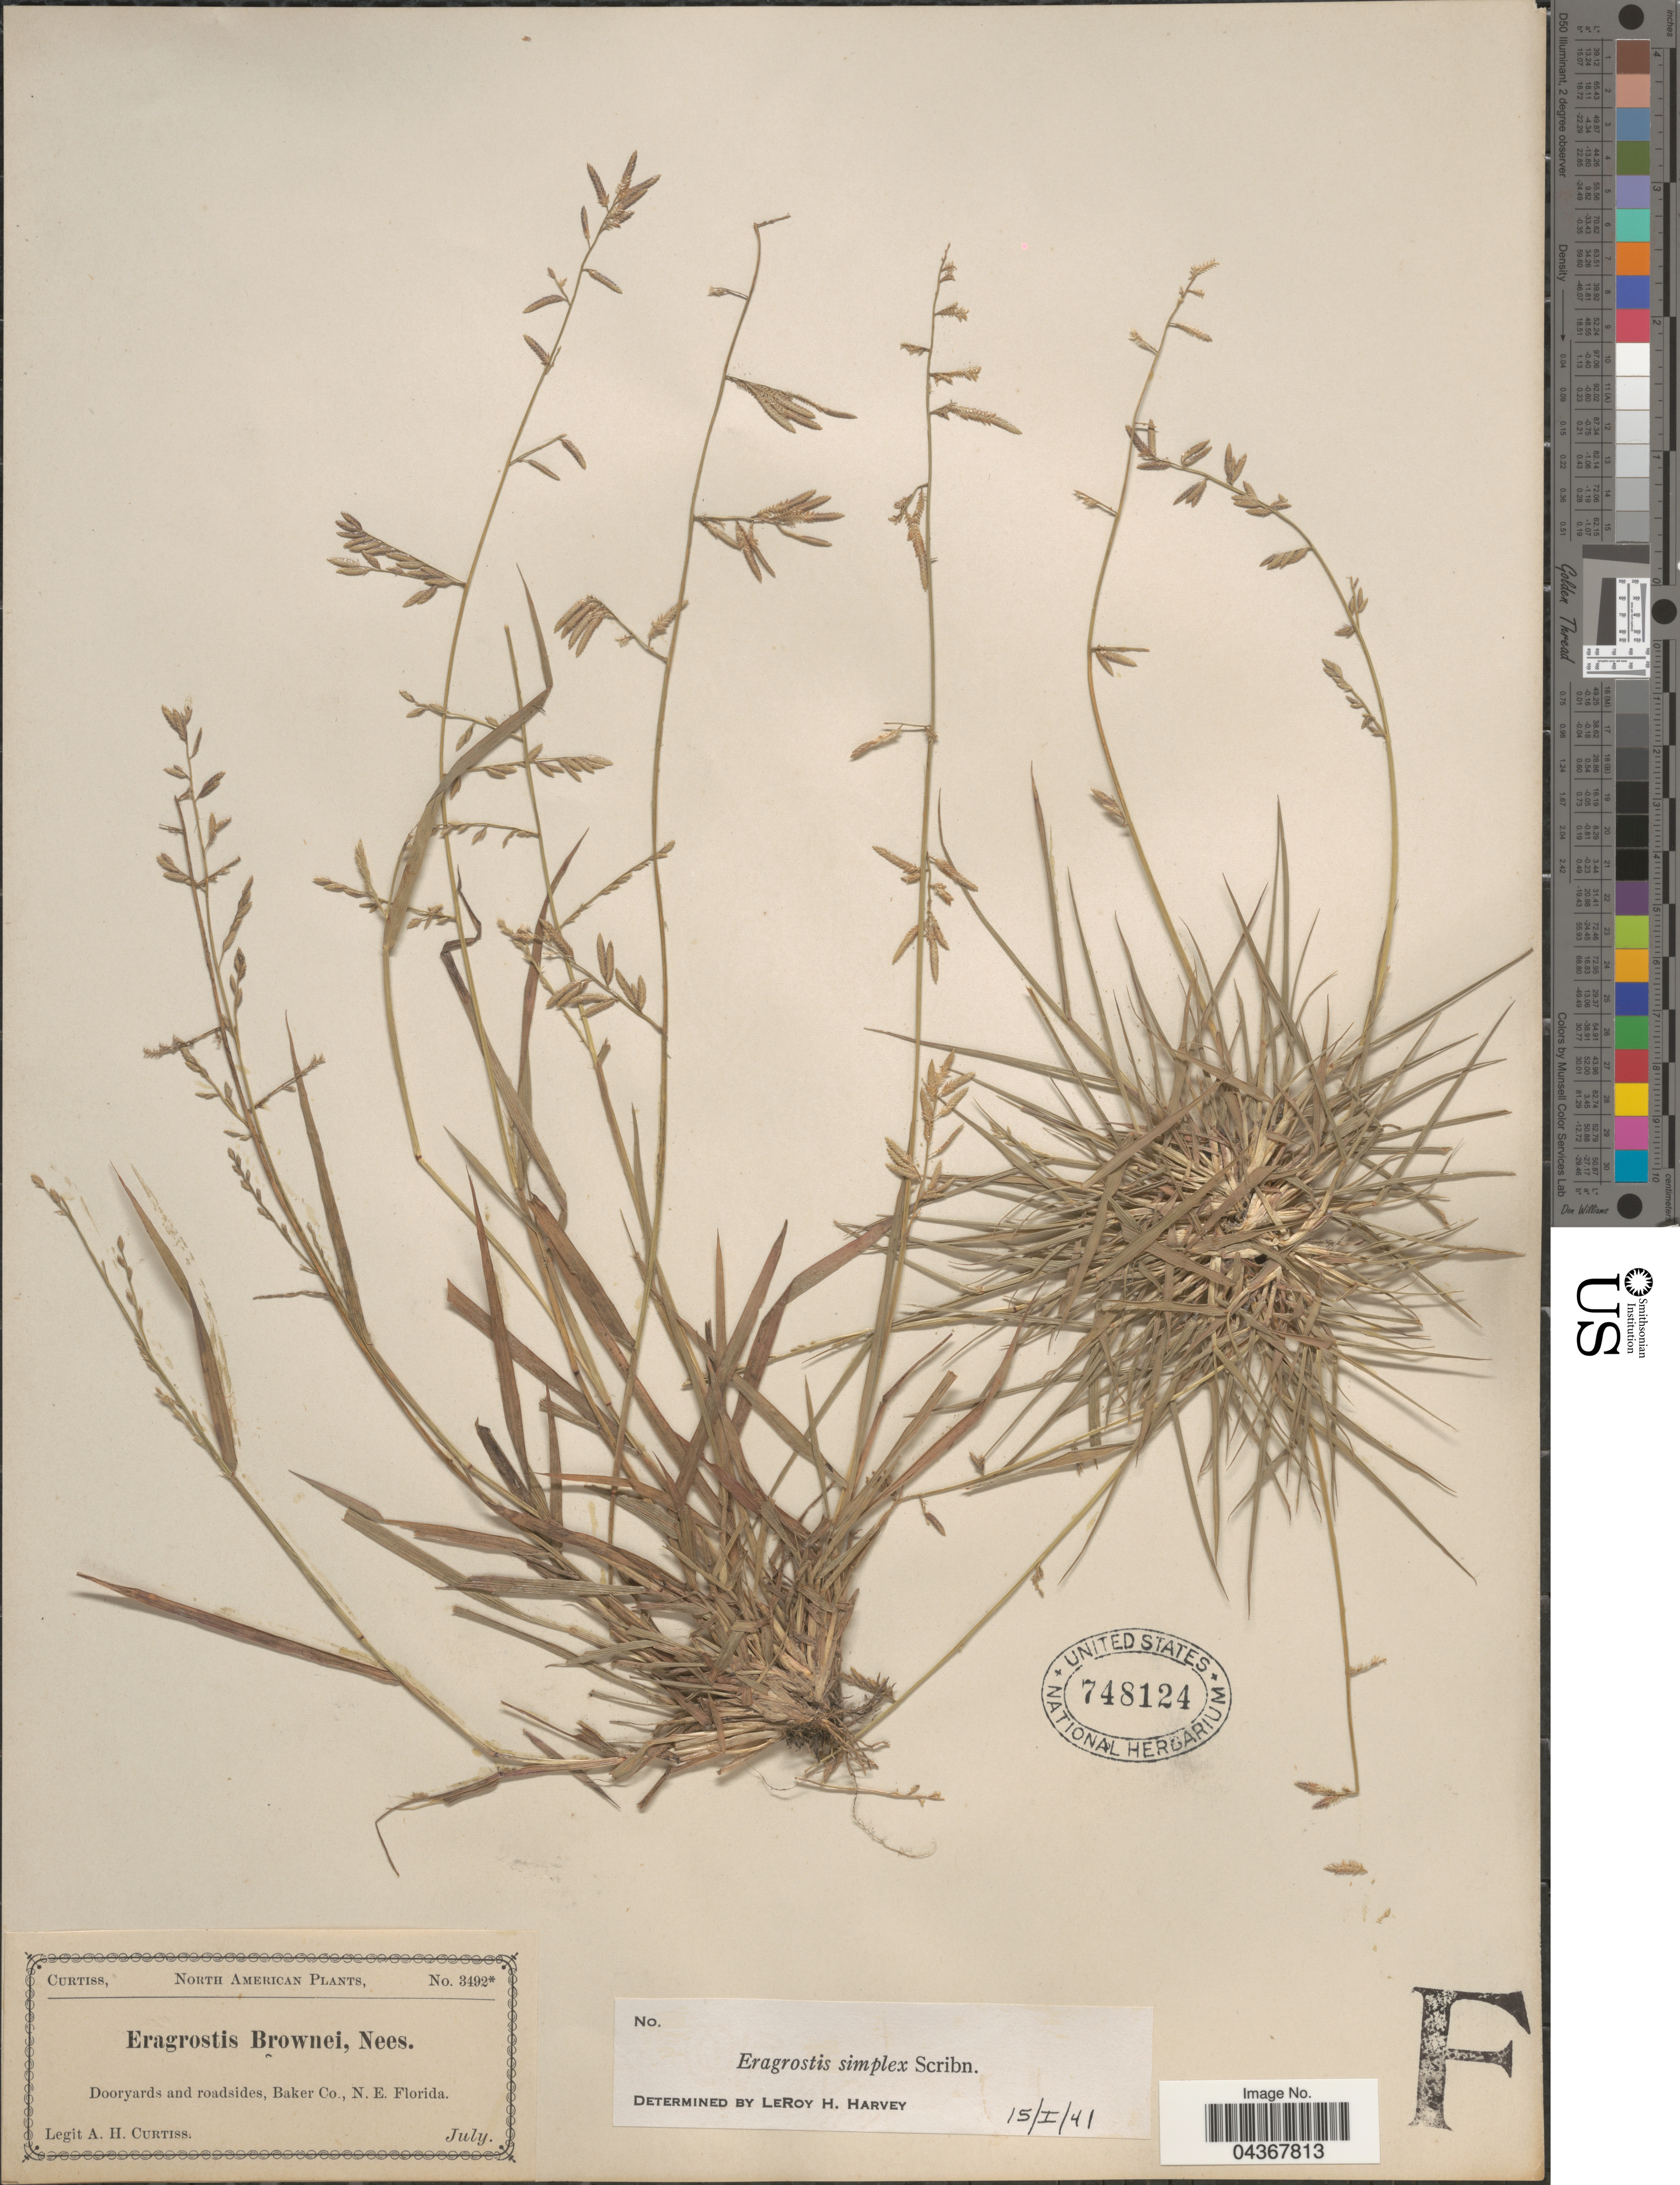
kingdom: Plantae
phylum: Tracheophyta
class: Liliopsida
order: Poales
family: Poaceae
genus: Eragrostis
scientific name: Eragrostis cumingii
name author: Steud.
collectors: A. H. Curtiss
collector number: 3492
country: United States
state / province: Florida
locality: Dooryards and roadsides, Baker Co., N.E. Florida.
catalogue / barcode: US 748124